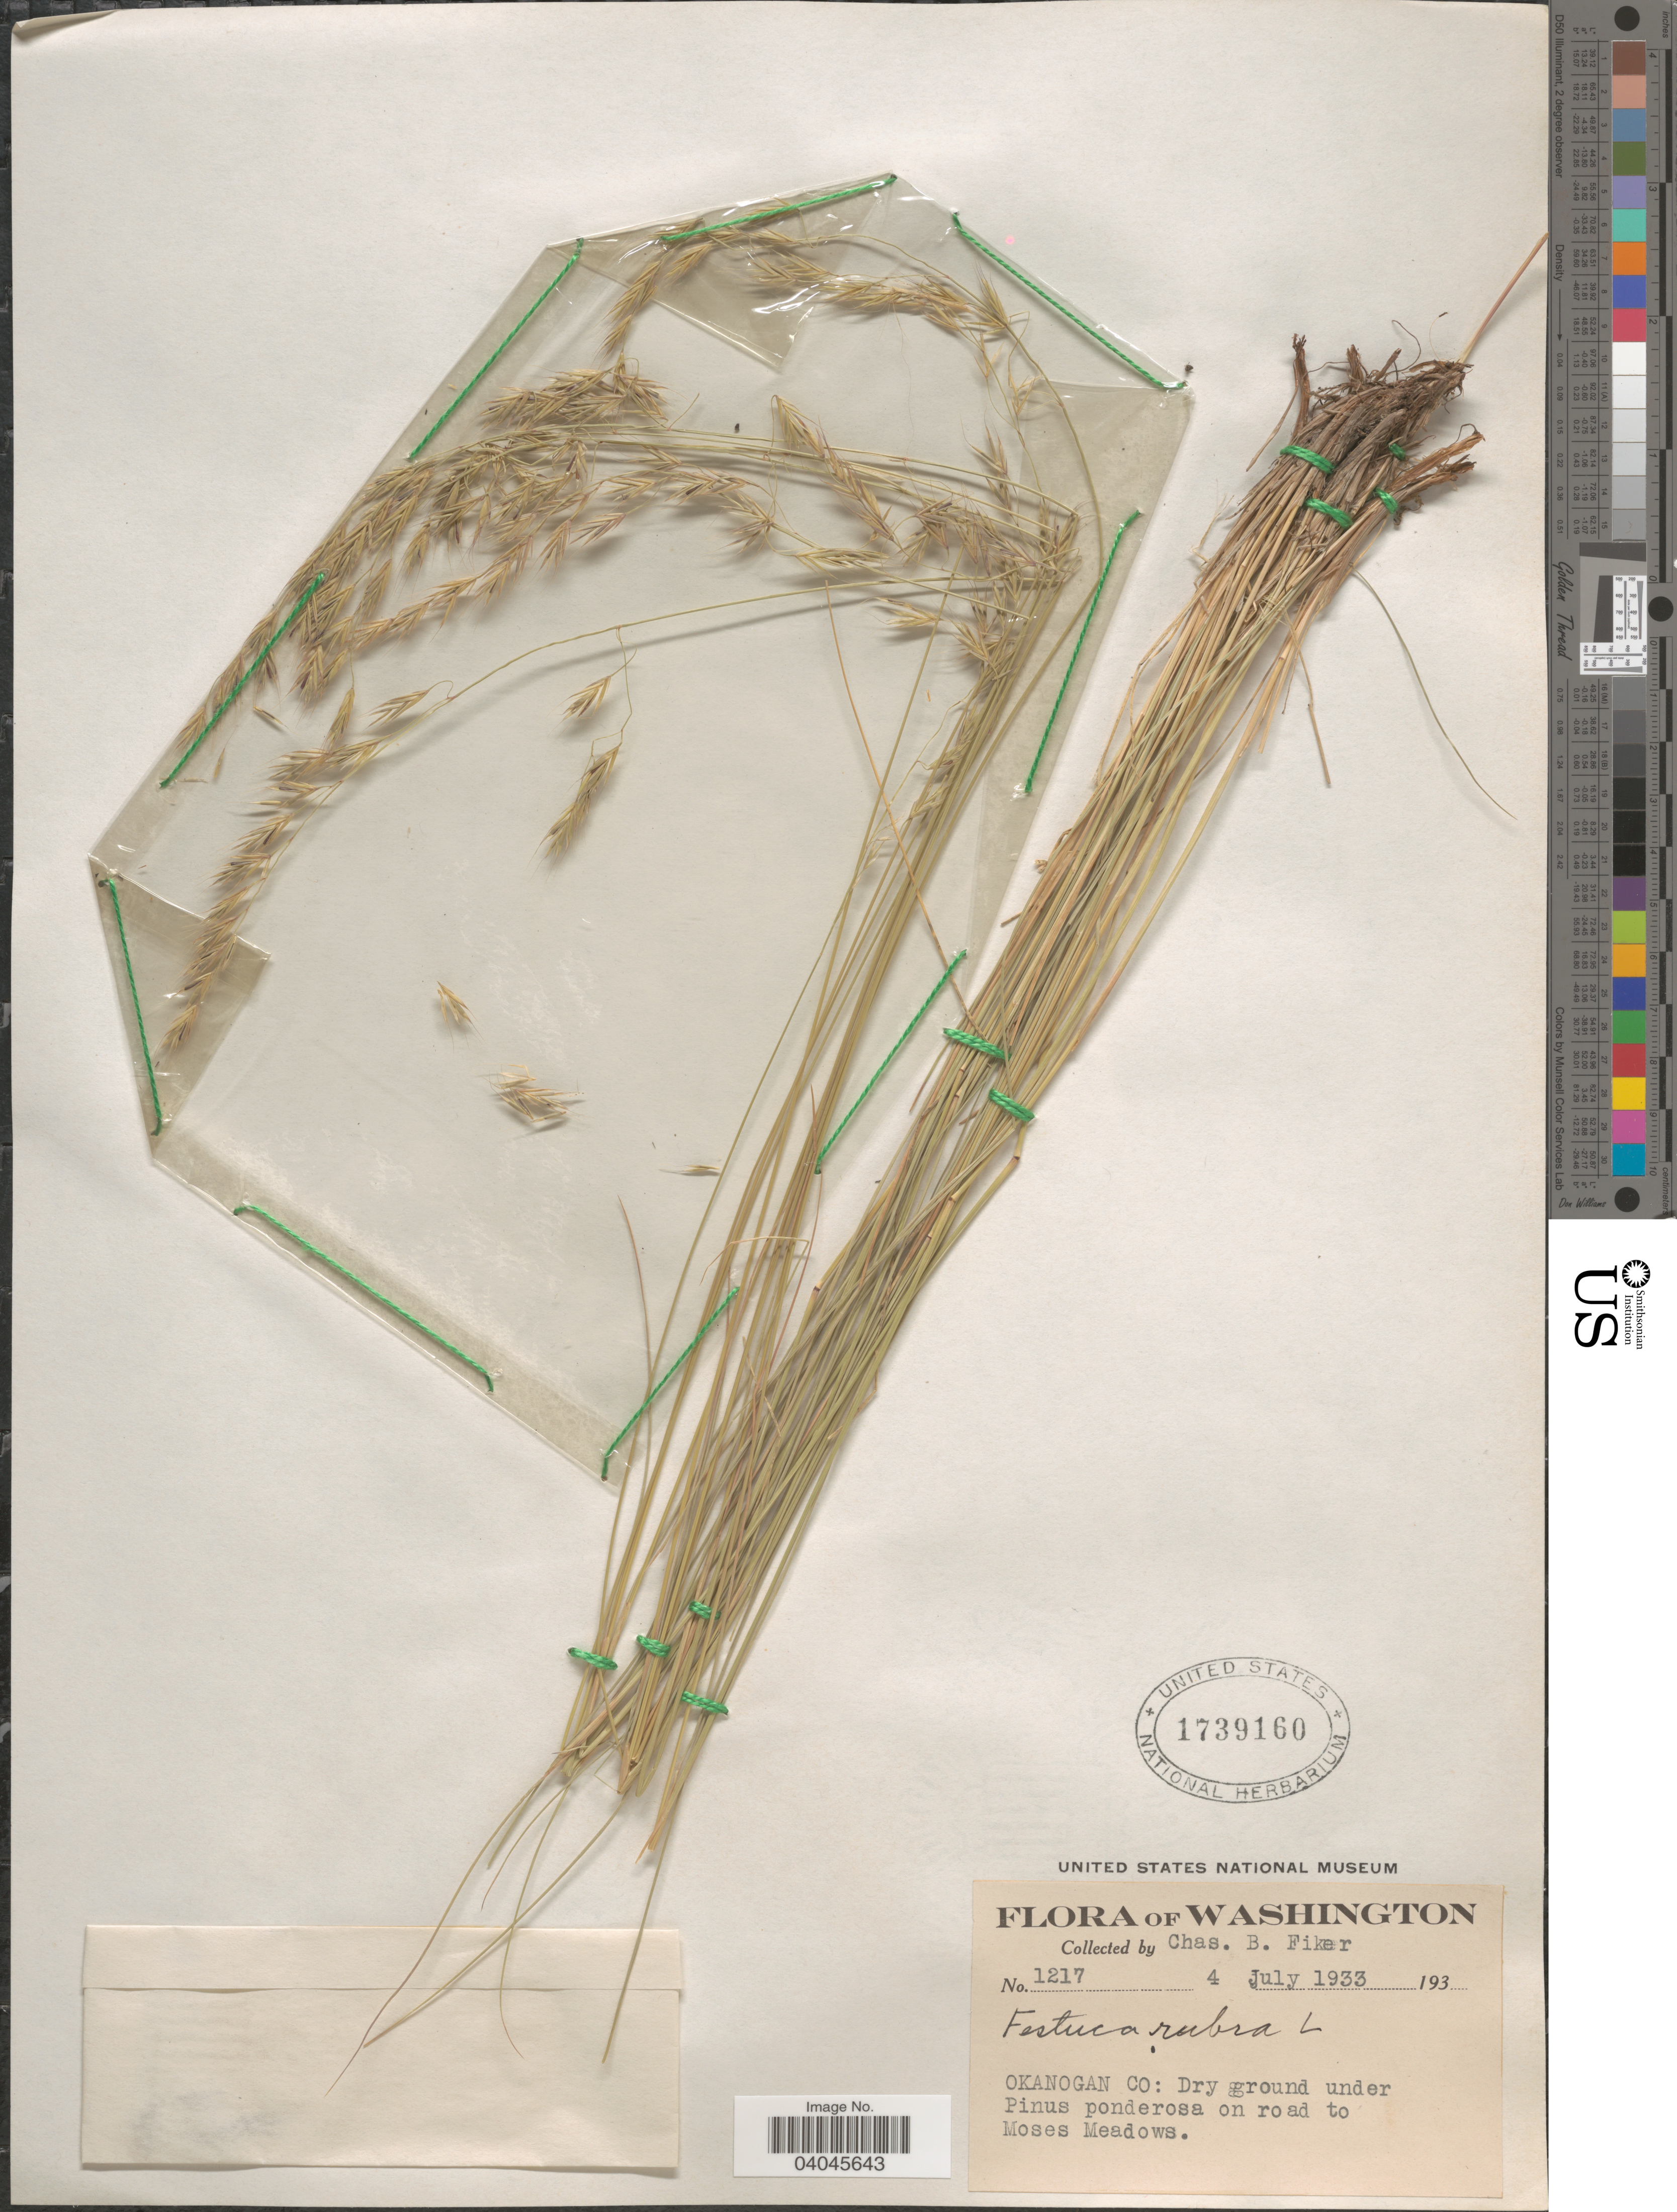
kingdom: Plantae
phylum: Tracheophyta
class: Liliopsida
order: Poales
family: Poaceae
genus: Festuca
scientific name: Festuca rubra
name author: L.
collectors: C. Fiker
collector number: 1217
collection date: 1933-07-04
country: United States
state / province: Washington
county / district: Okanogan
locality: Okanogan Co: Dry ground under Pinus ponderosa on road to Moses Meadows.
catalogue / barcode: US 1739160